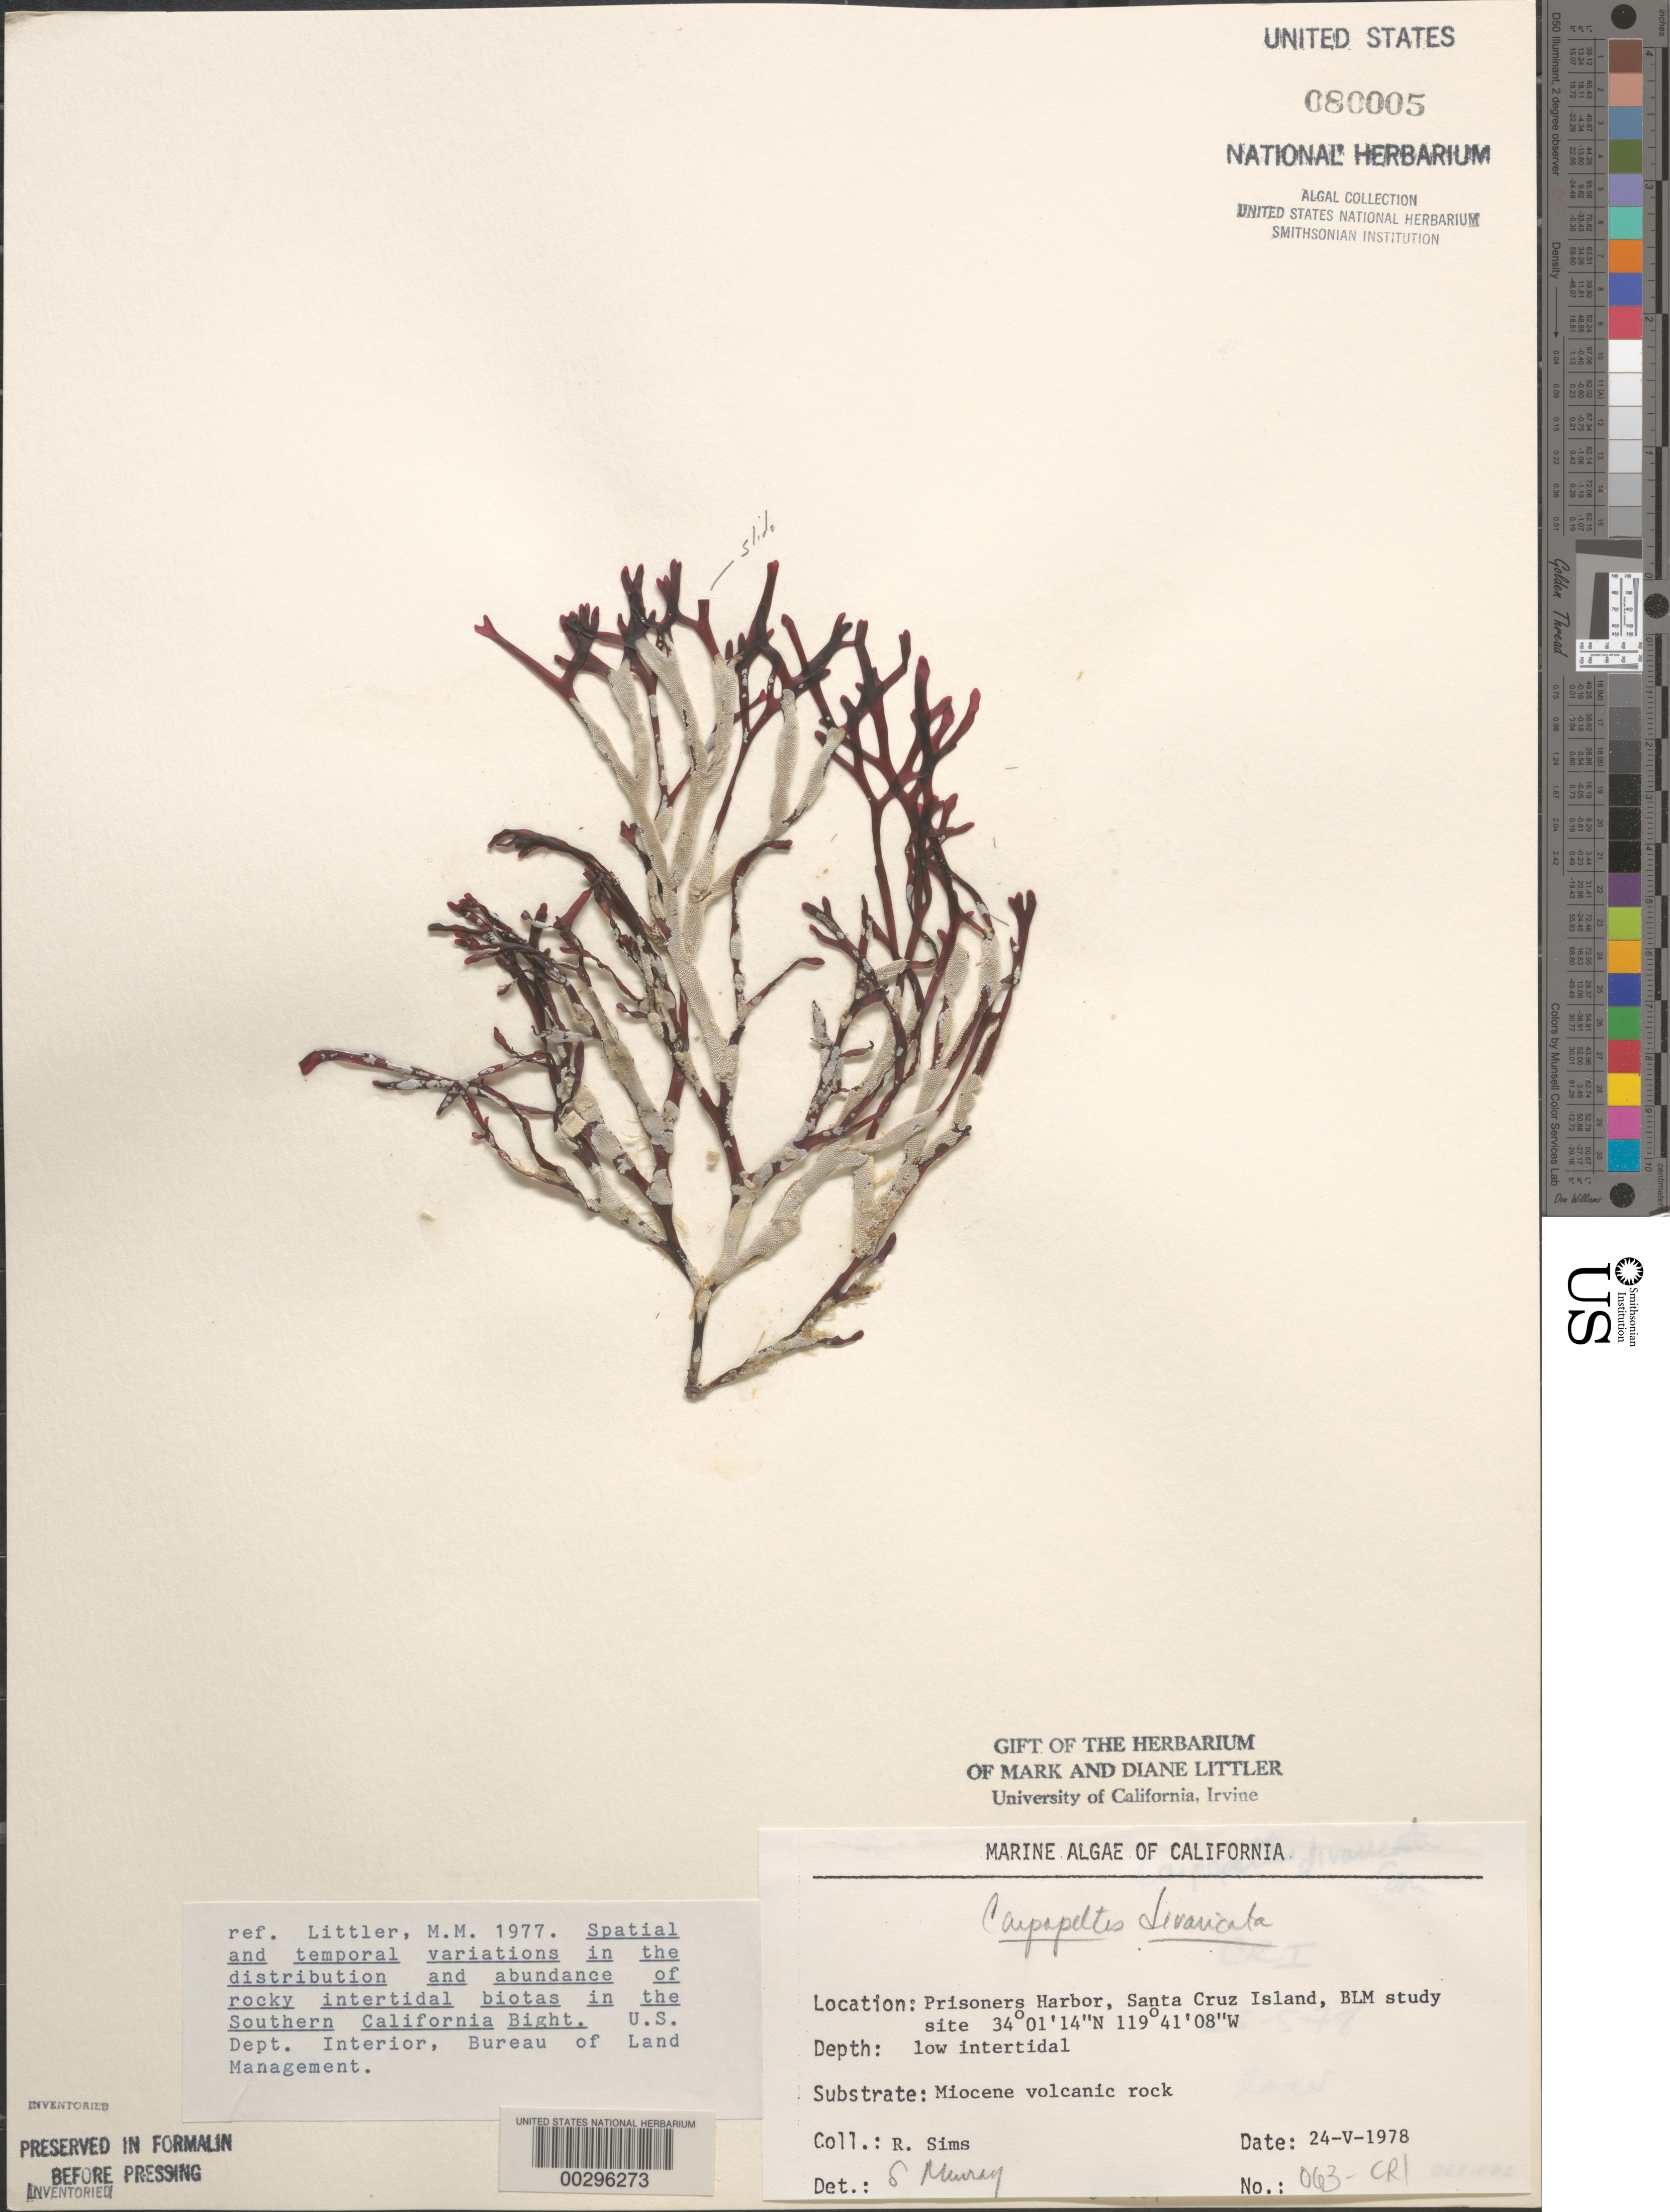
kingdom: Plantae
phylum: Rhodophyta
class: Florideophyceae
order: Halymeniales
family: Halymeniaceae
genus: Grateloupia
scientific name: Grateloupia chiangii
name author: S. Kawaguchi & H.W. Wang in H.W. Wang et al.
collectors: R. H. Sims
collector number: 063-cri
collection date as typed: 24 May 1978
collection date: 1978-05-24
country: United States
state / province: California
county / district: Santa Barbara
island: Santa Cruz Island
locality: Prisoners Harbor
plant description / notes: BLM-SOCALBIGHT Rocky Intertidal Survey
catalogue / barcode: US 80005